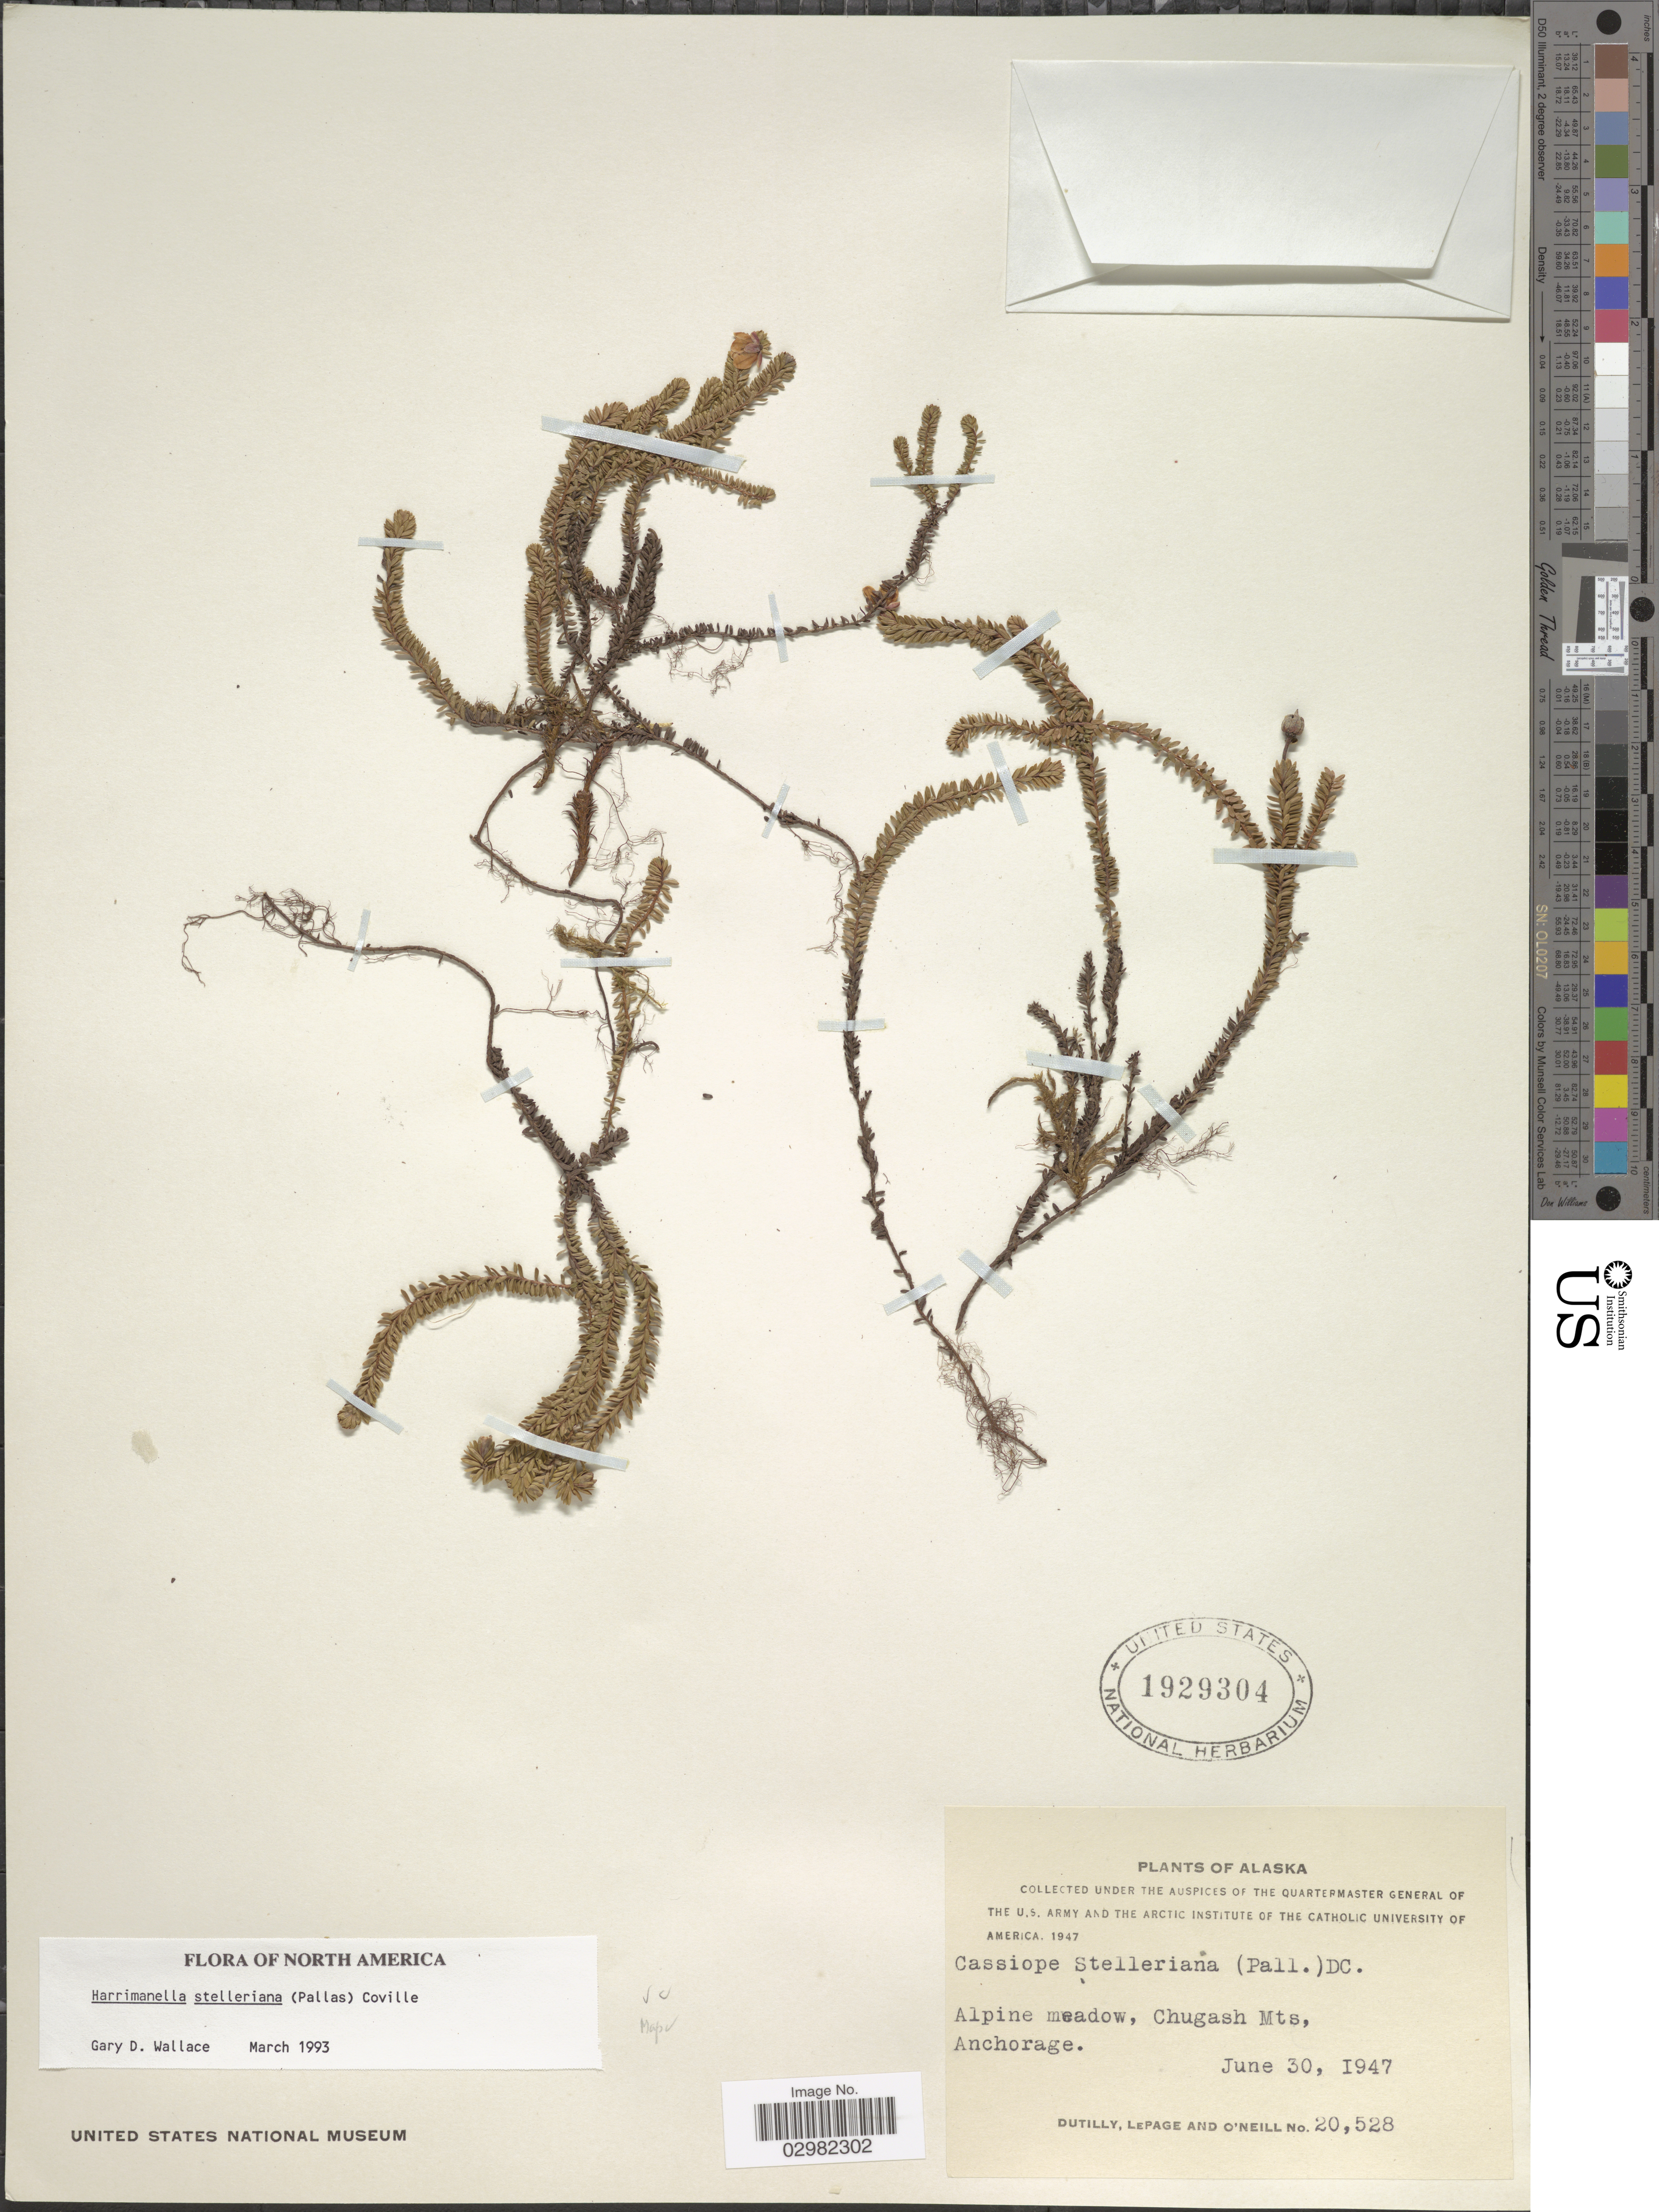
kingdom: Plantae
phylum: Tracheophyta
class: Magnoliopsida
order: Ericales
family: Ericaceae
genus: Harrimanella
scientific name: Harrimanella stelleriana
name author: (Pall.) Coville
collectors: -. Dutilly, -. LePage & -. O'Neill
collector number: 20528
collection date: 1947-06-30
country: United States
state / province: Alaska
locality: Alpine meadow, Chugash Mts., Anchorage.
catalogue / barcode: US 1929304